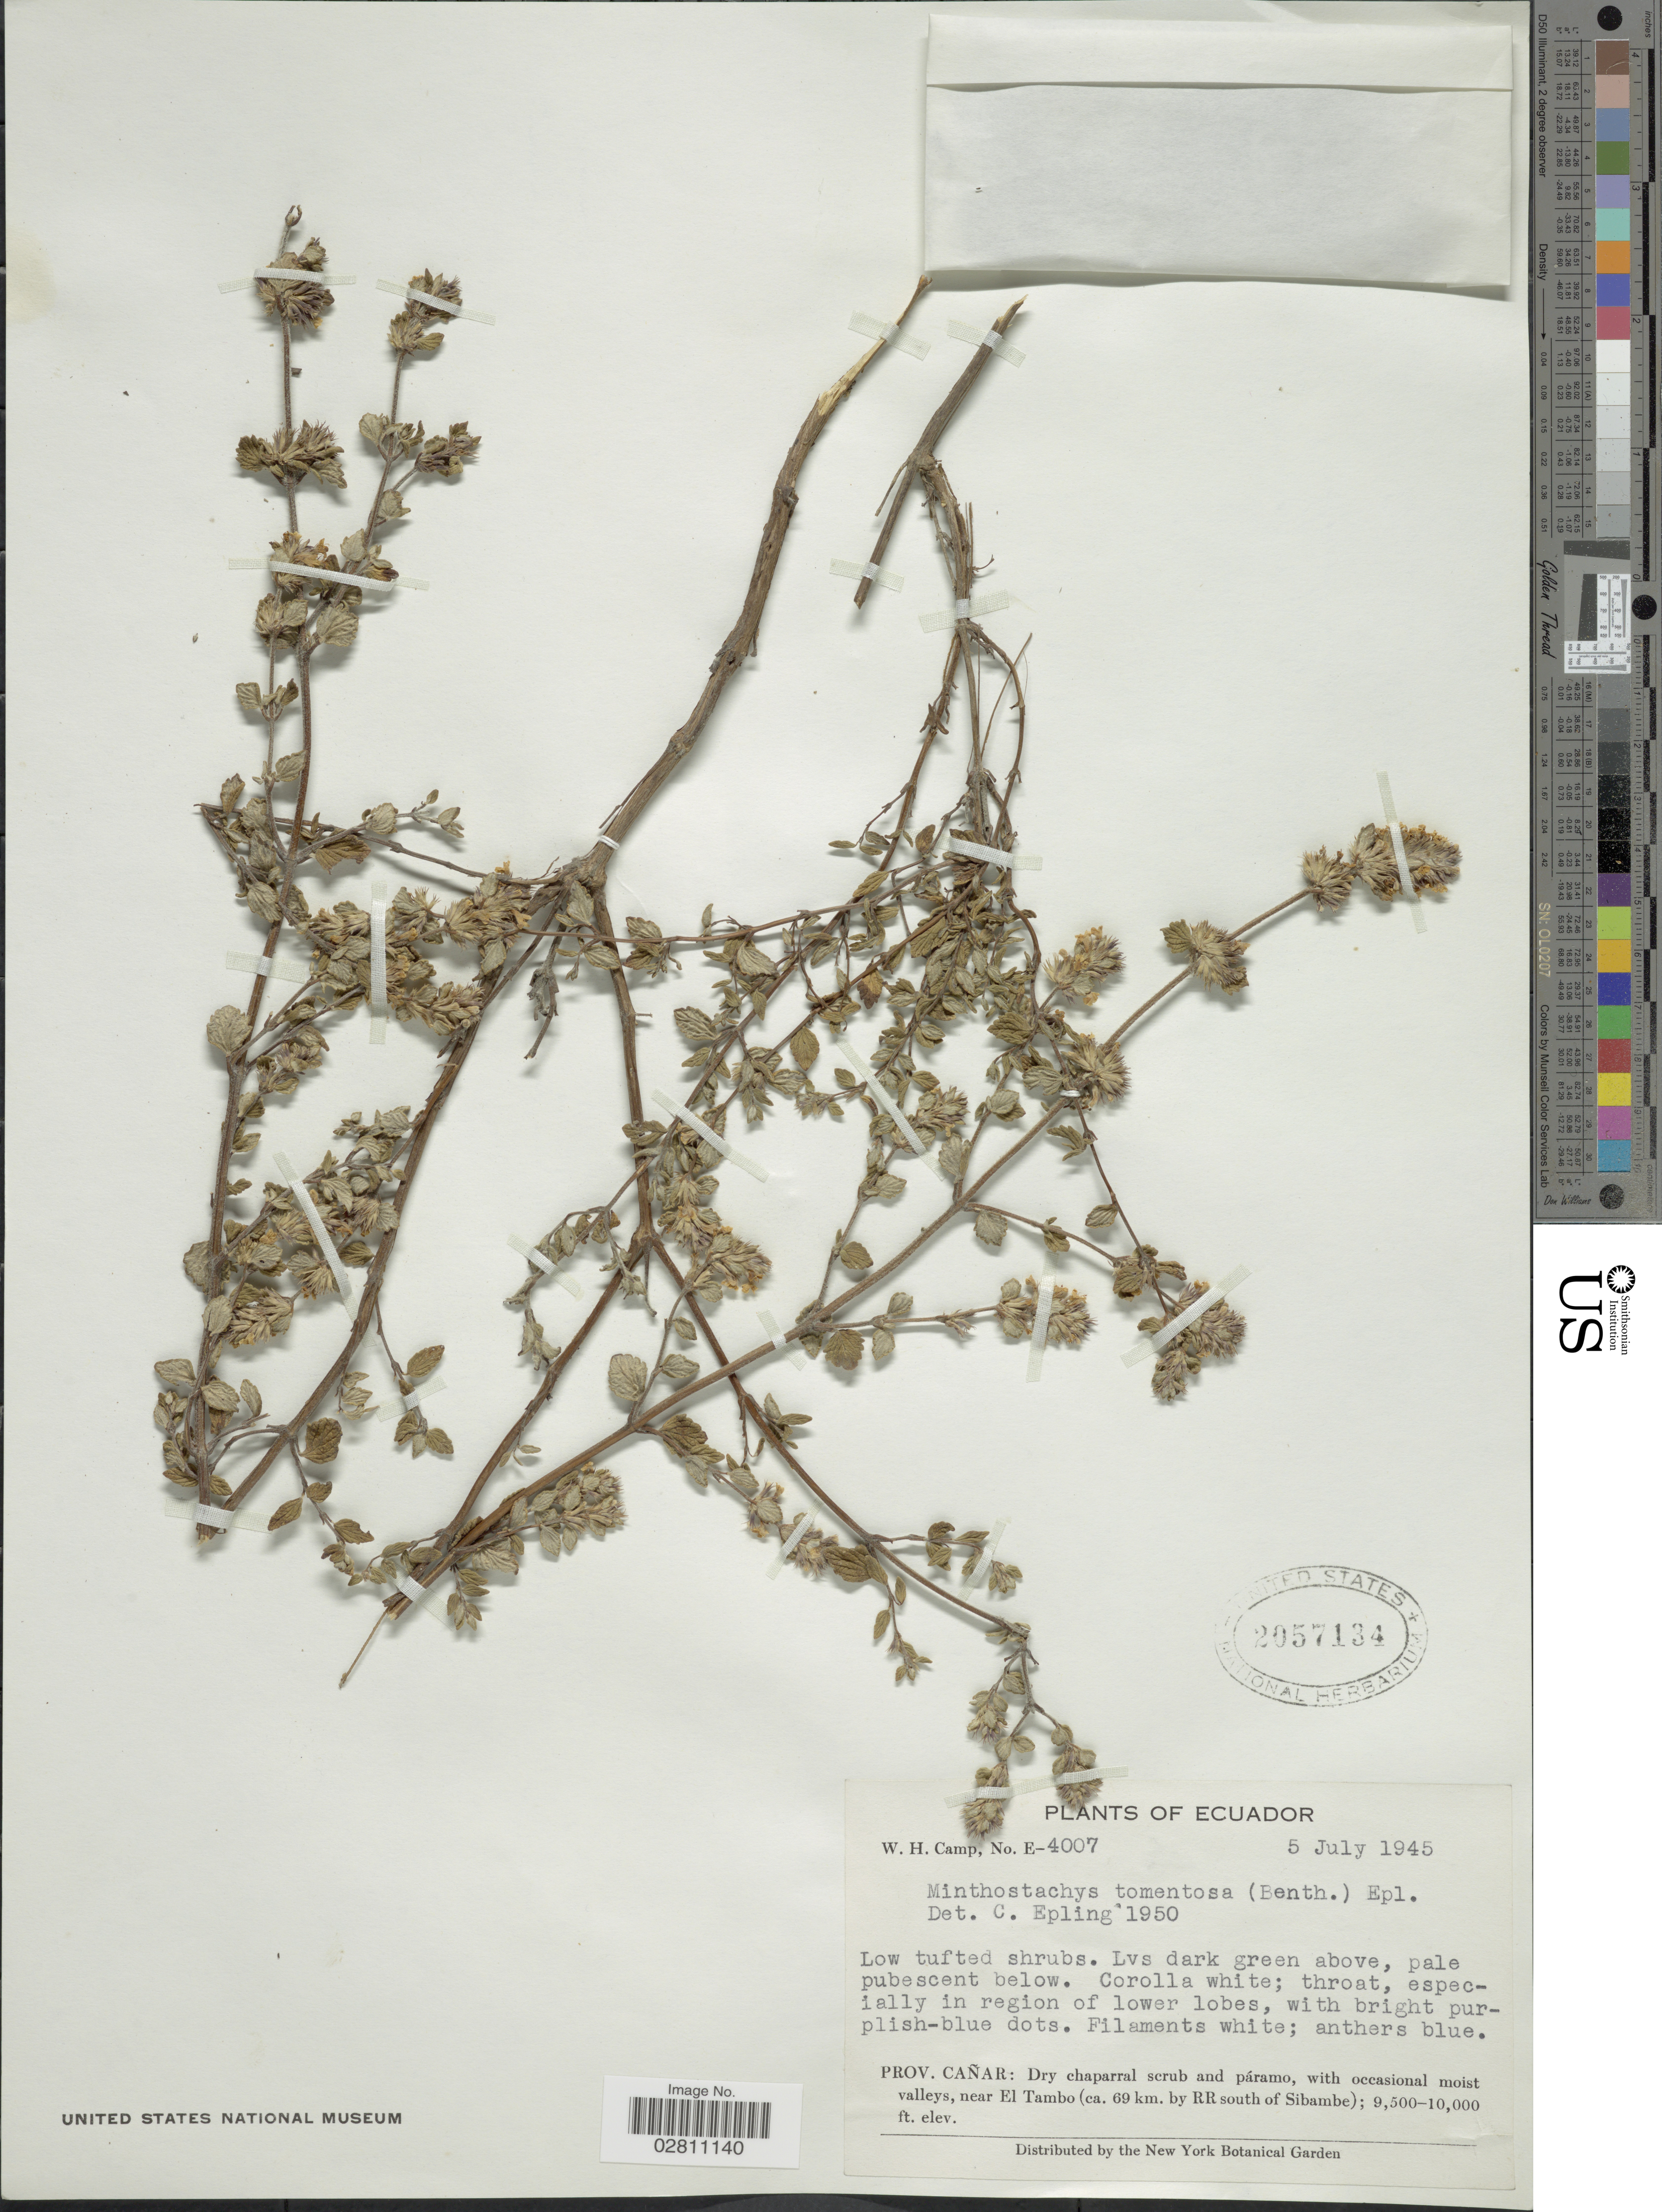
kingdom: Plantae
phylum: Tracheophyta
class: Magnoliopsida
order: Lamiales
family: Lamiaceae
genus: Clinopodium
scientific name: Clinopodium sp.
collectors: W. H. Camp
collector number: E-4007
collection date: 1945-07-05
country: Ecuador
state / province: Cañar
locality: Dry chaparral scrub and páramo, with occasional moist valleys, near El Tambo (ca. 69 km. by RR south of Sibambe)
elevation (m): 2896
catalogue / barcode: US 2057134